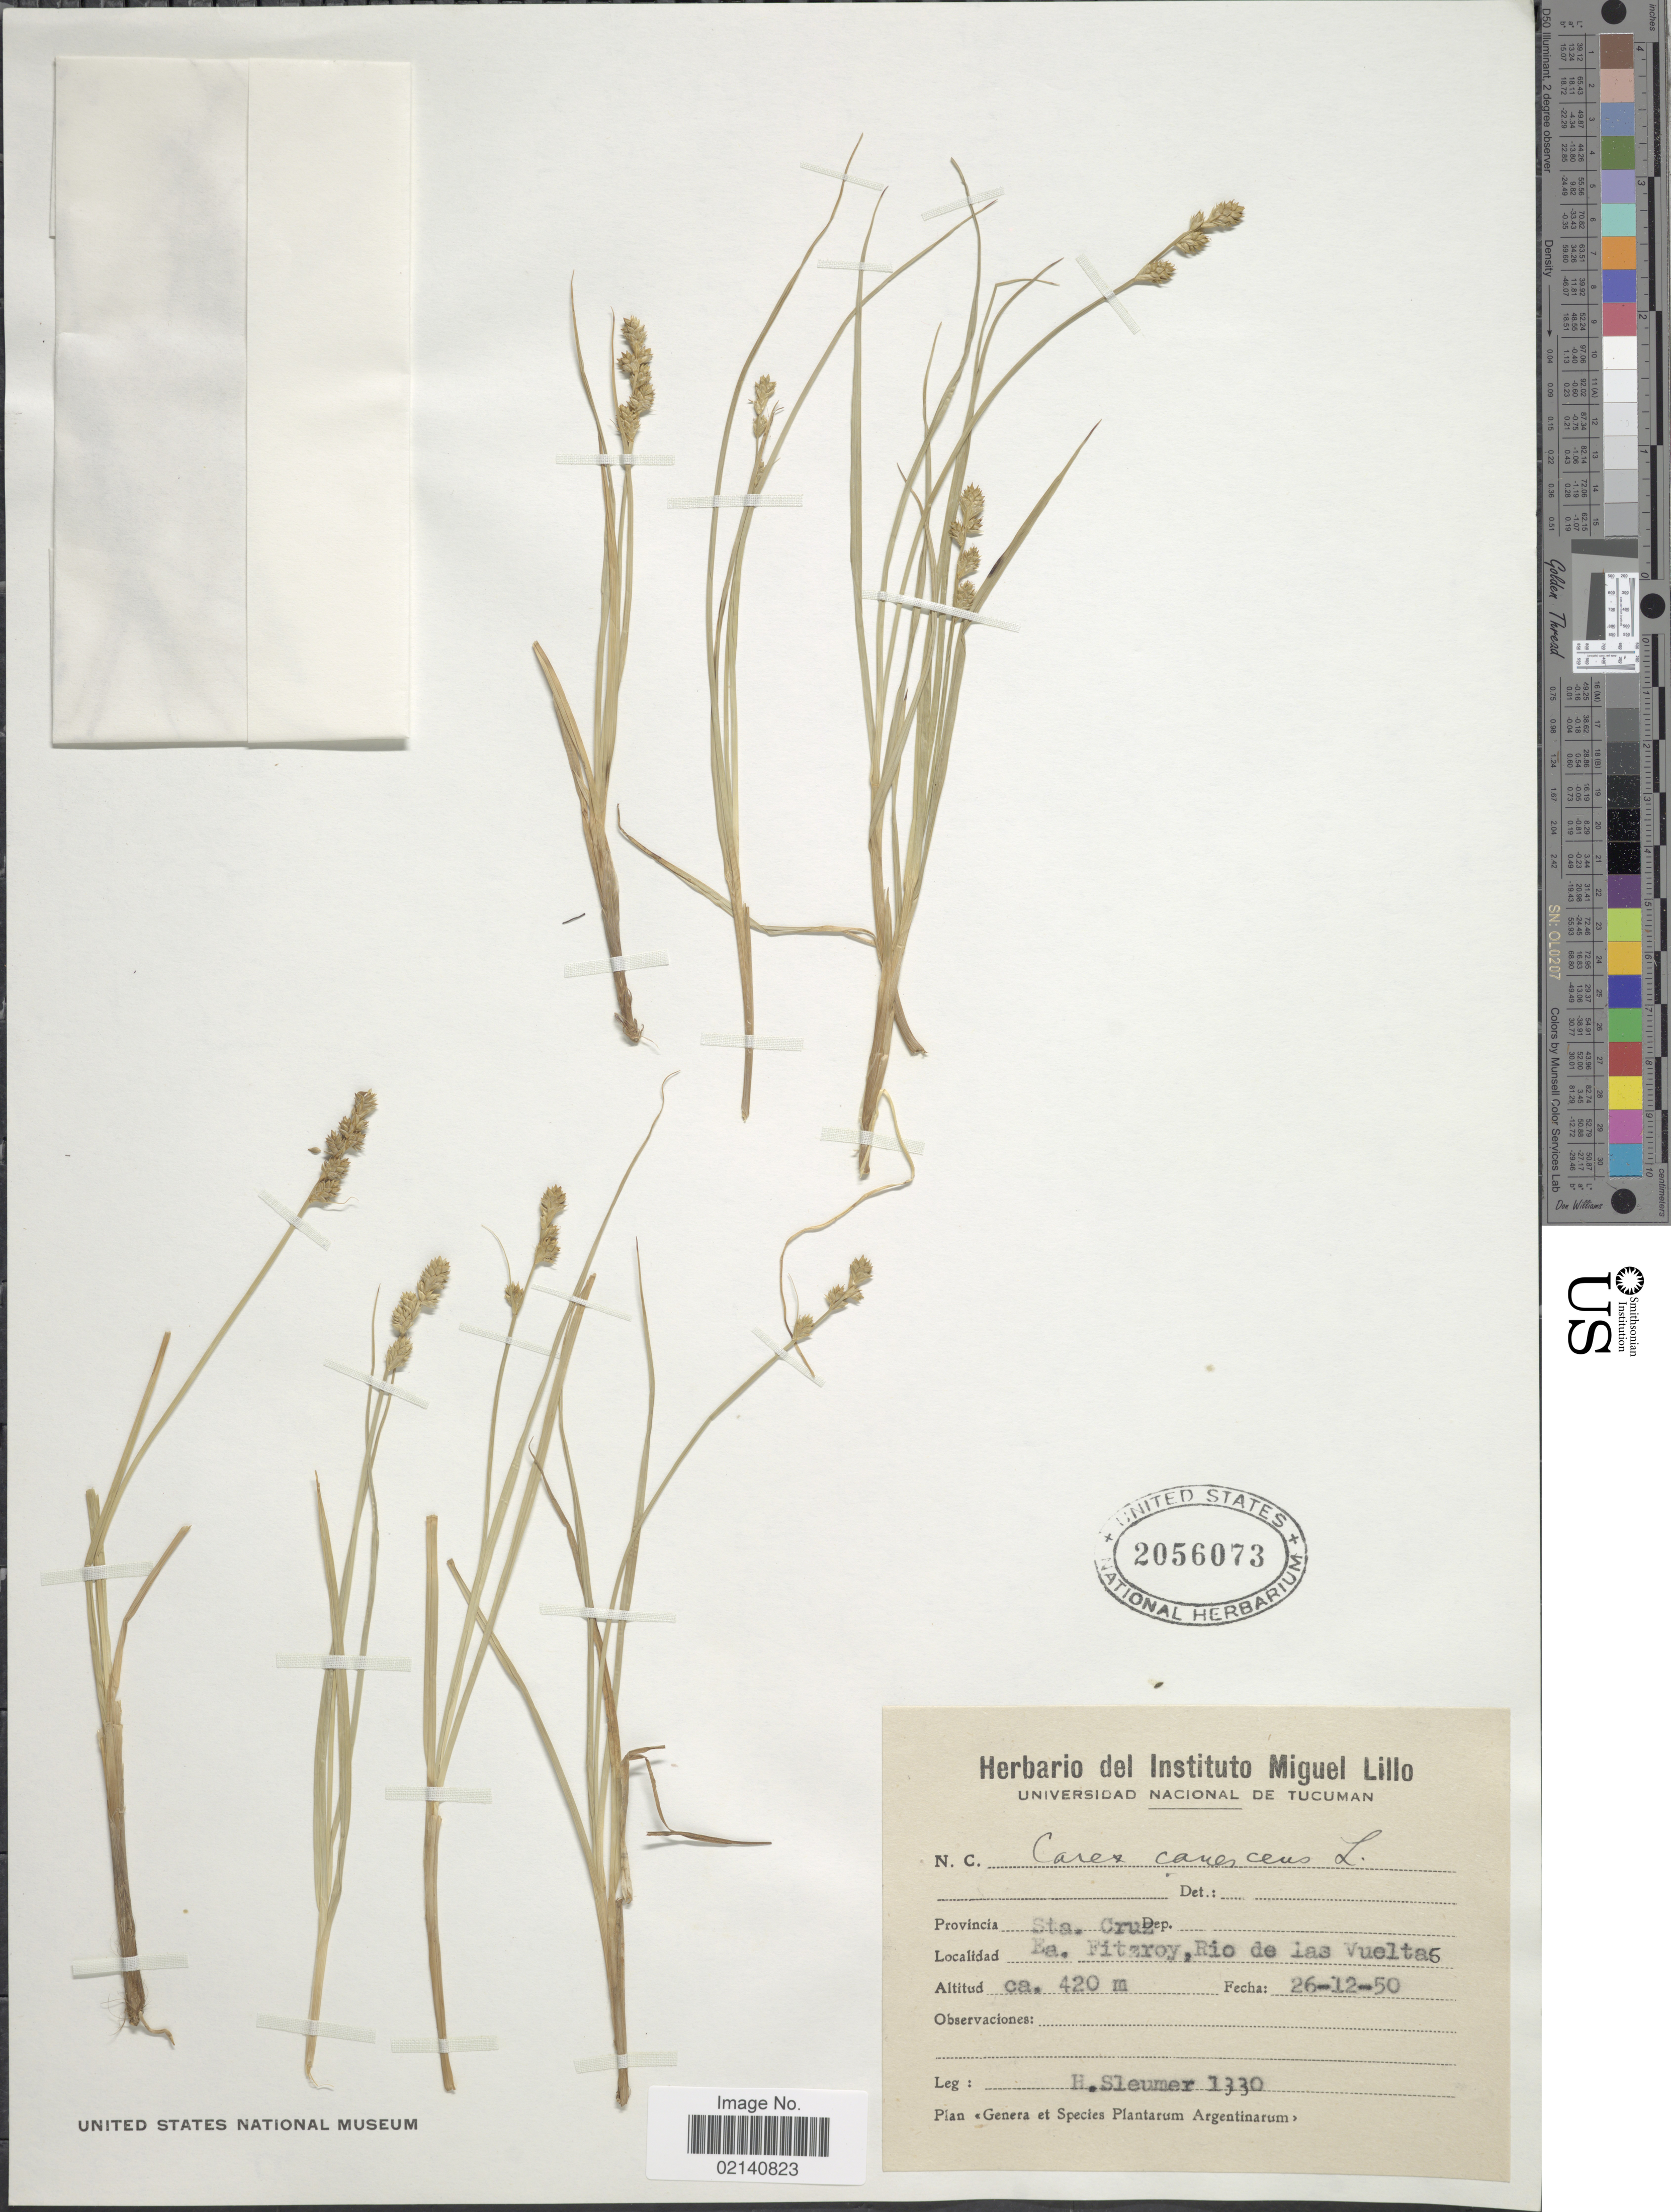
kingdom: Plantae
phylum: Tracheophyta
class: Liliopsida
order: Poales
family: Cyperaceae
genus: Carex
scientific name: Carex canescens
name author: L.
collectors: H. O. Sleumer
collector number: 1330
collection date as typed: Transcribed d/m/y: 26/12/50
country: Argentina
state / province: Santa Cruz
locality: Ea, Fitzroy, Rio de Las Vueltas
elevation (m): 420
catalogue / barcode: US 2056073